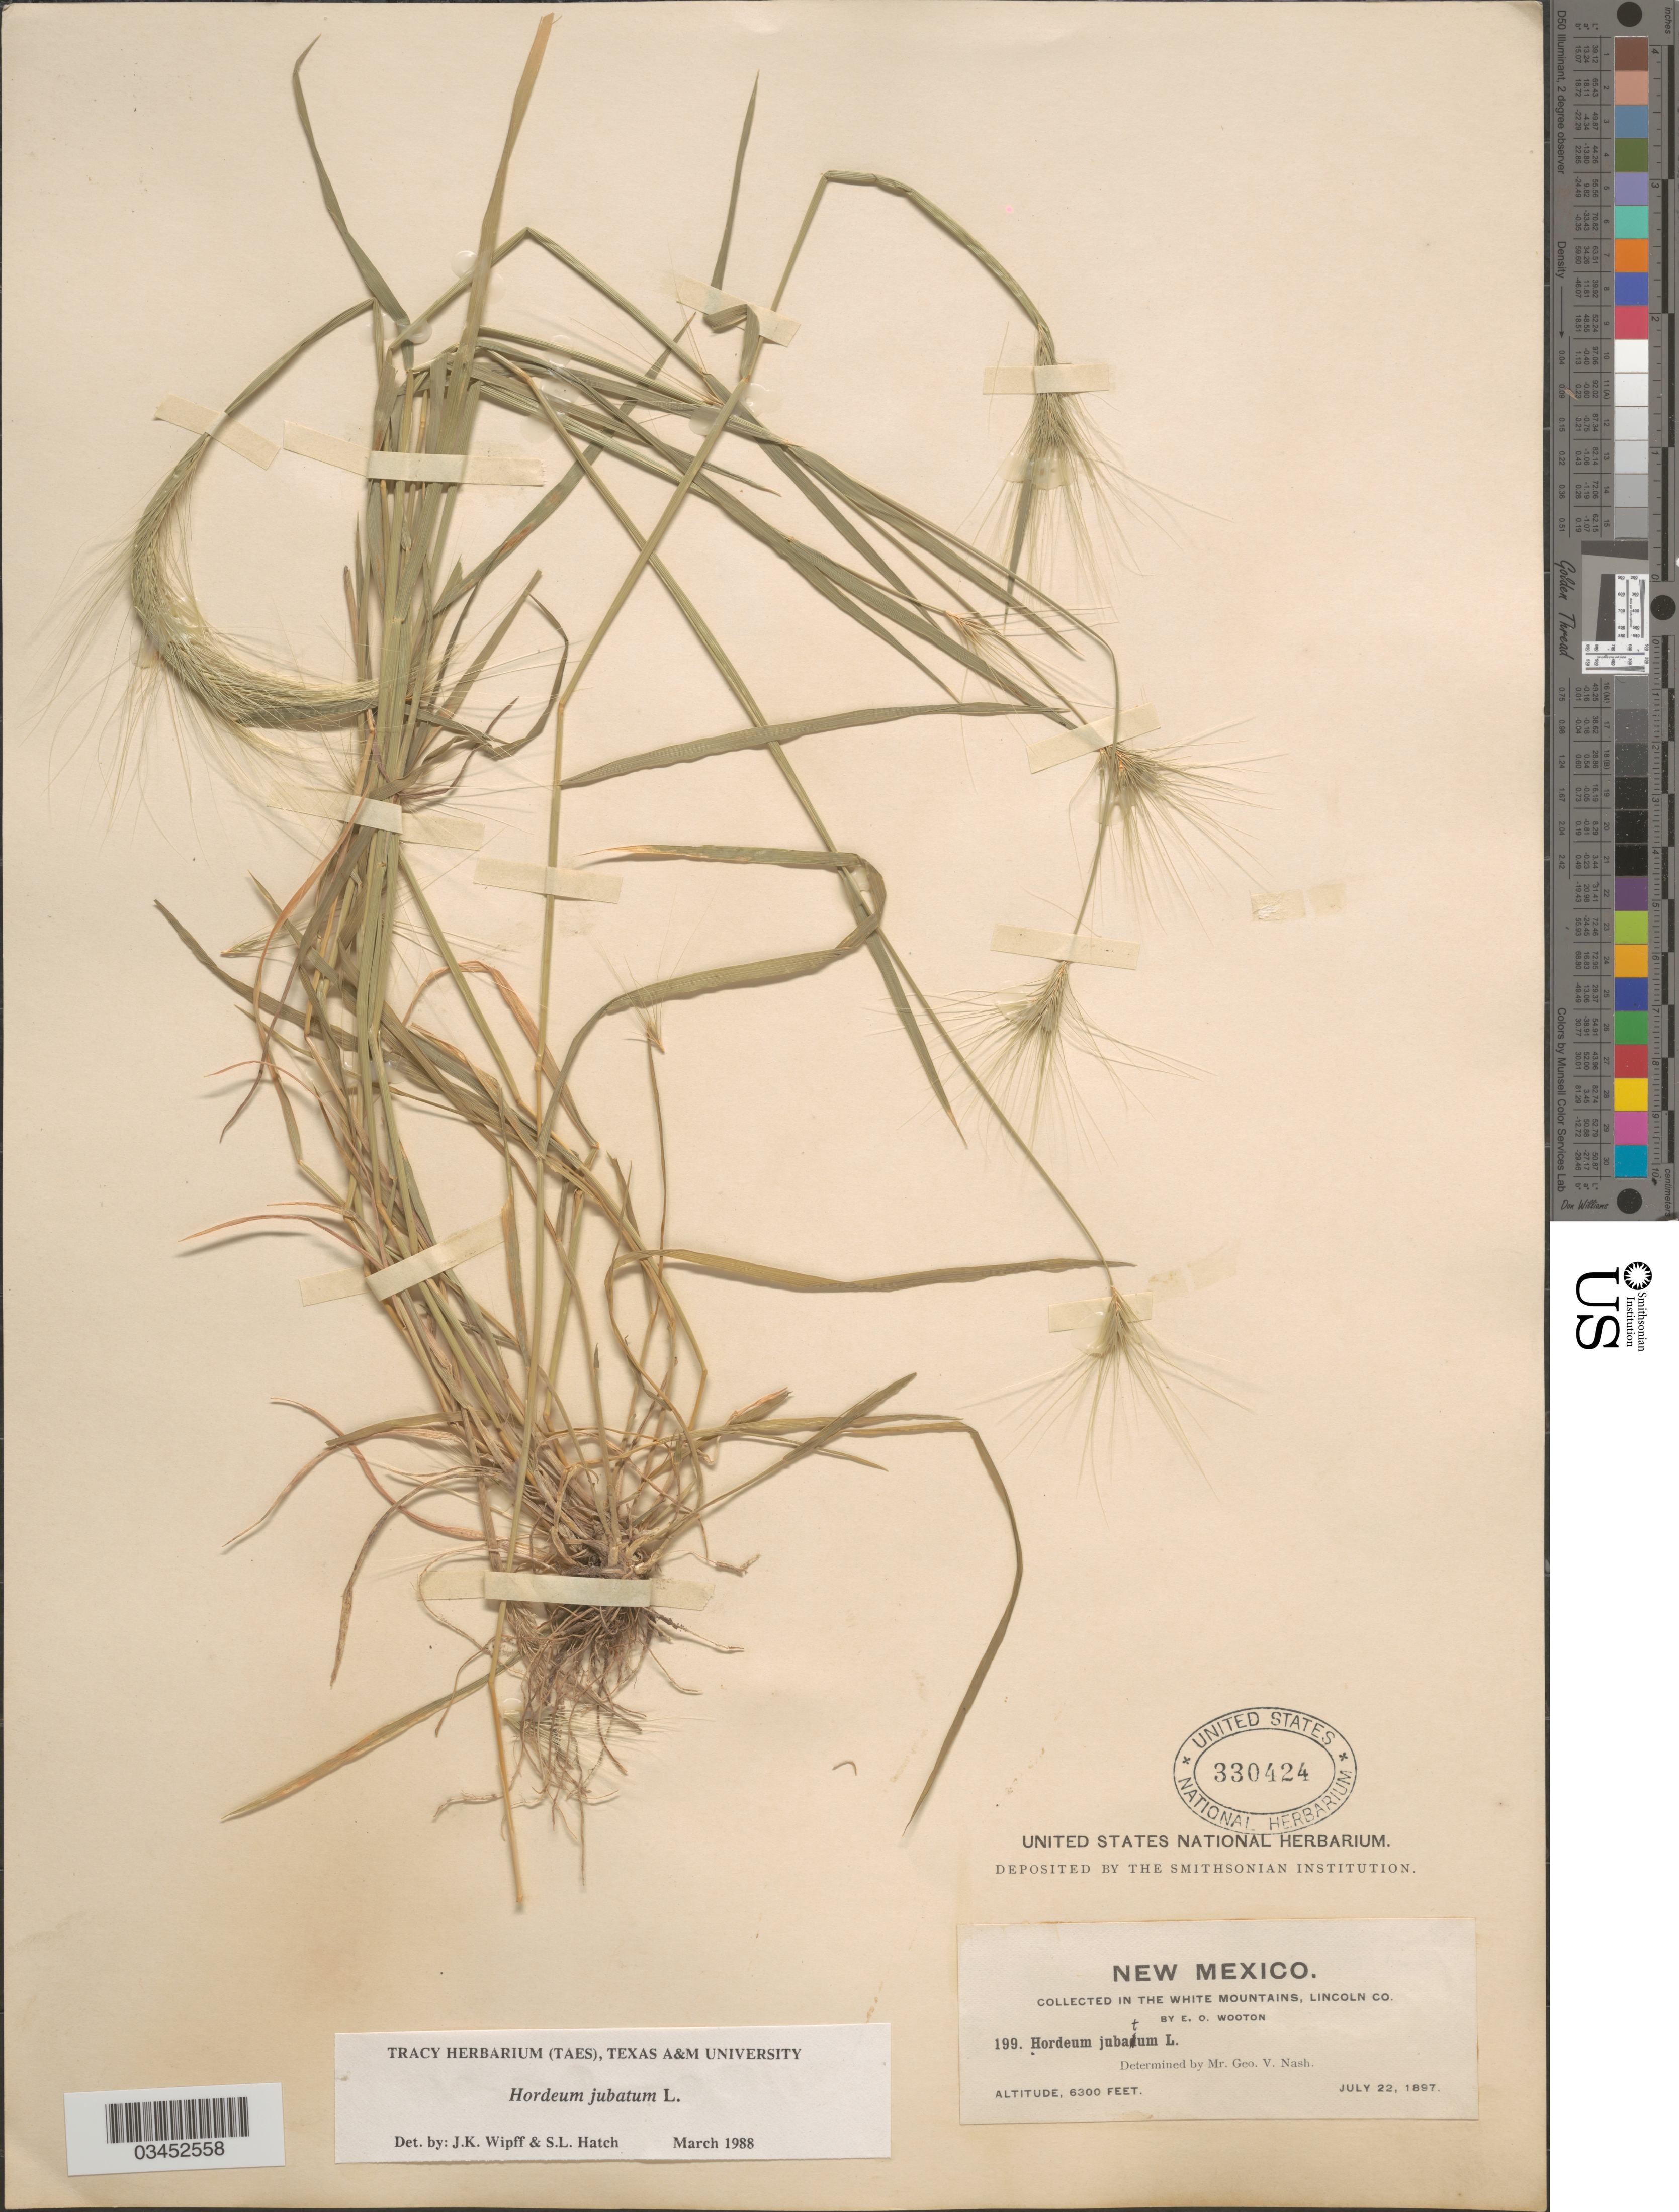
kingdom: Plantae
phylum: Tracheophyta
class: Liliopsida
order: Poales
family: Poaceae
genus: Hordeum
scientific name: Hordeum jubatum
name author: L.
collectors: E. O. Wooton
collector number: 199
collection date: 1897-07-22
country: United States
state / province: New Mexico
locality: In the White Mountains, Lincoln Co.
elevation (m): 1920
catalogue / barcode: US 330424